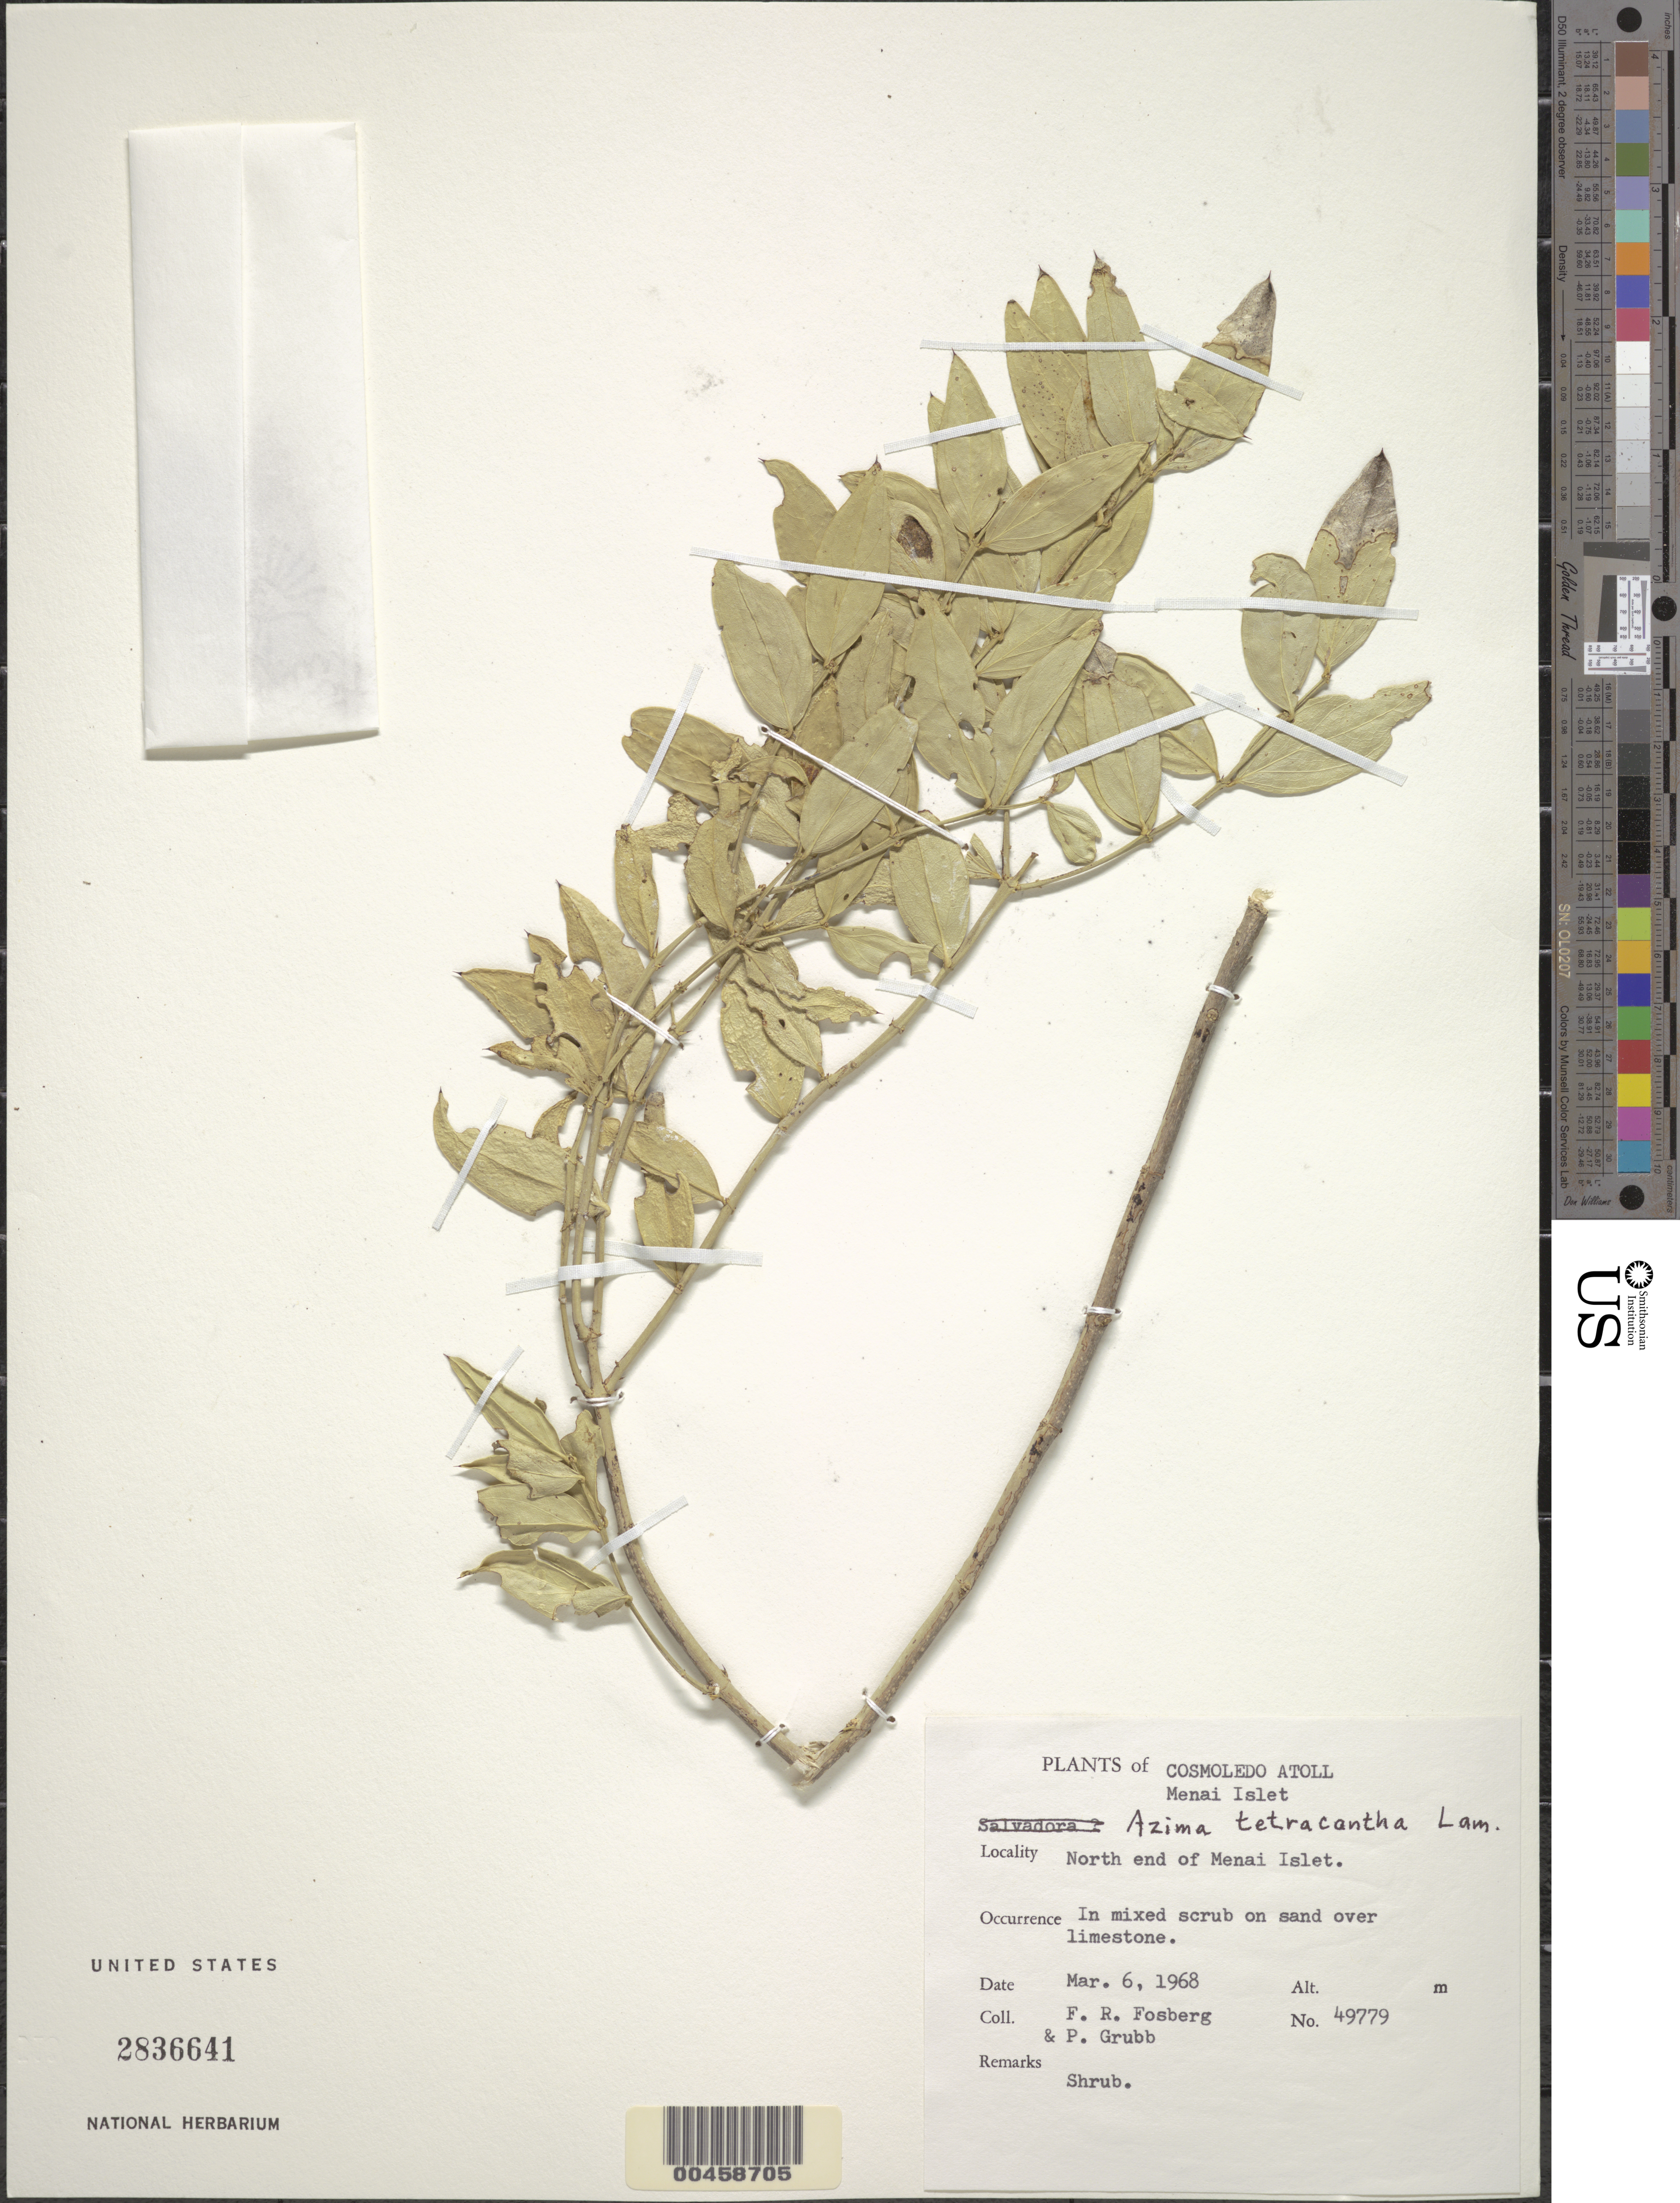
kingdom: Plantae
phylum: Tracheophyta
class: Magnoliopsida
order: Brassicales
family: Salvadoraceae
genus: Azima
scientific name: Azima tetracantha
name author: Lam.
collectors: F. R. Fosberg & P. J. Grubb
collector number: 49779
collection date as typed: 06 Mar 1968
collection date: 1968-03-06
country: Seychelles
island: Cosmoledo Atoll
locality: Menai Islet, N end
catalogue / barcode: US 2836641